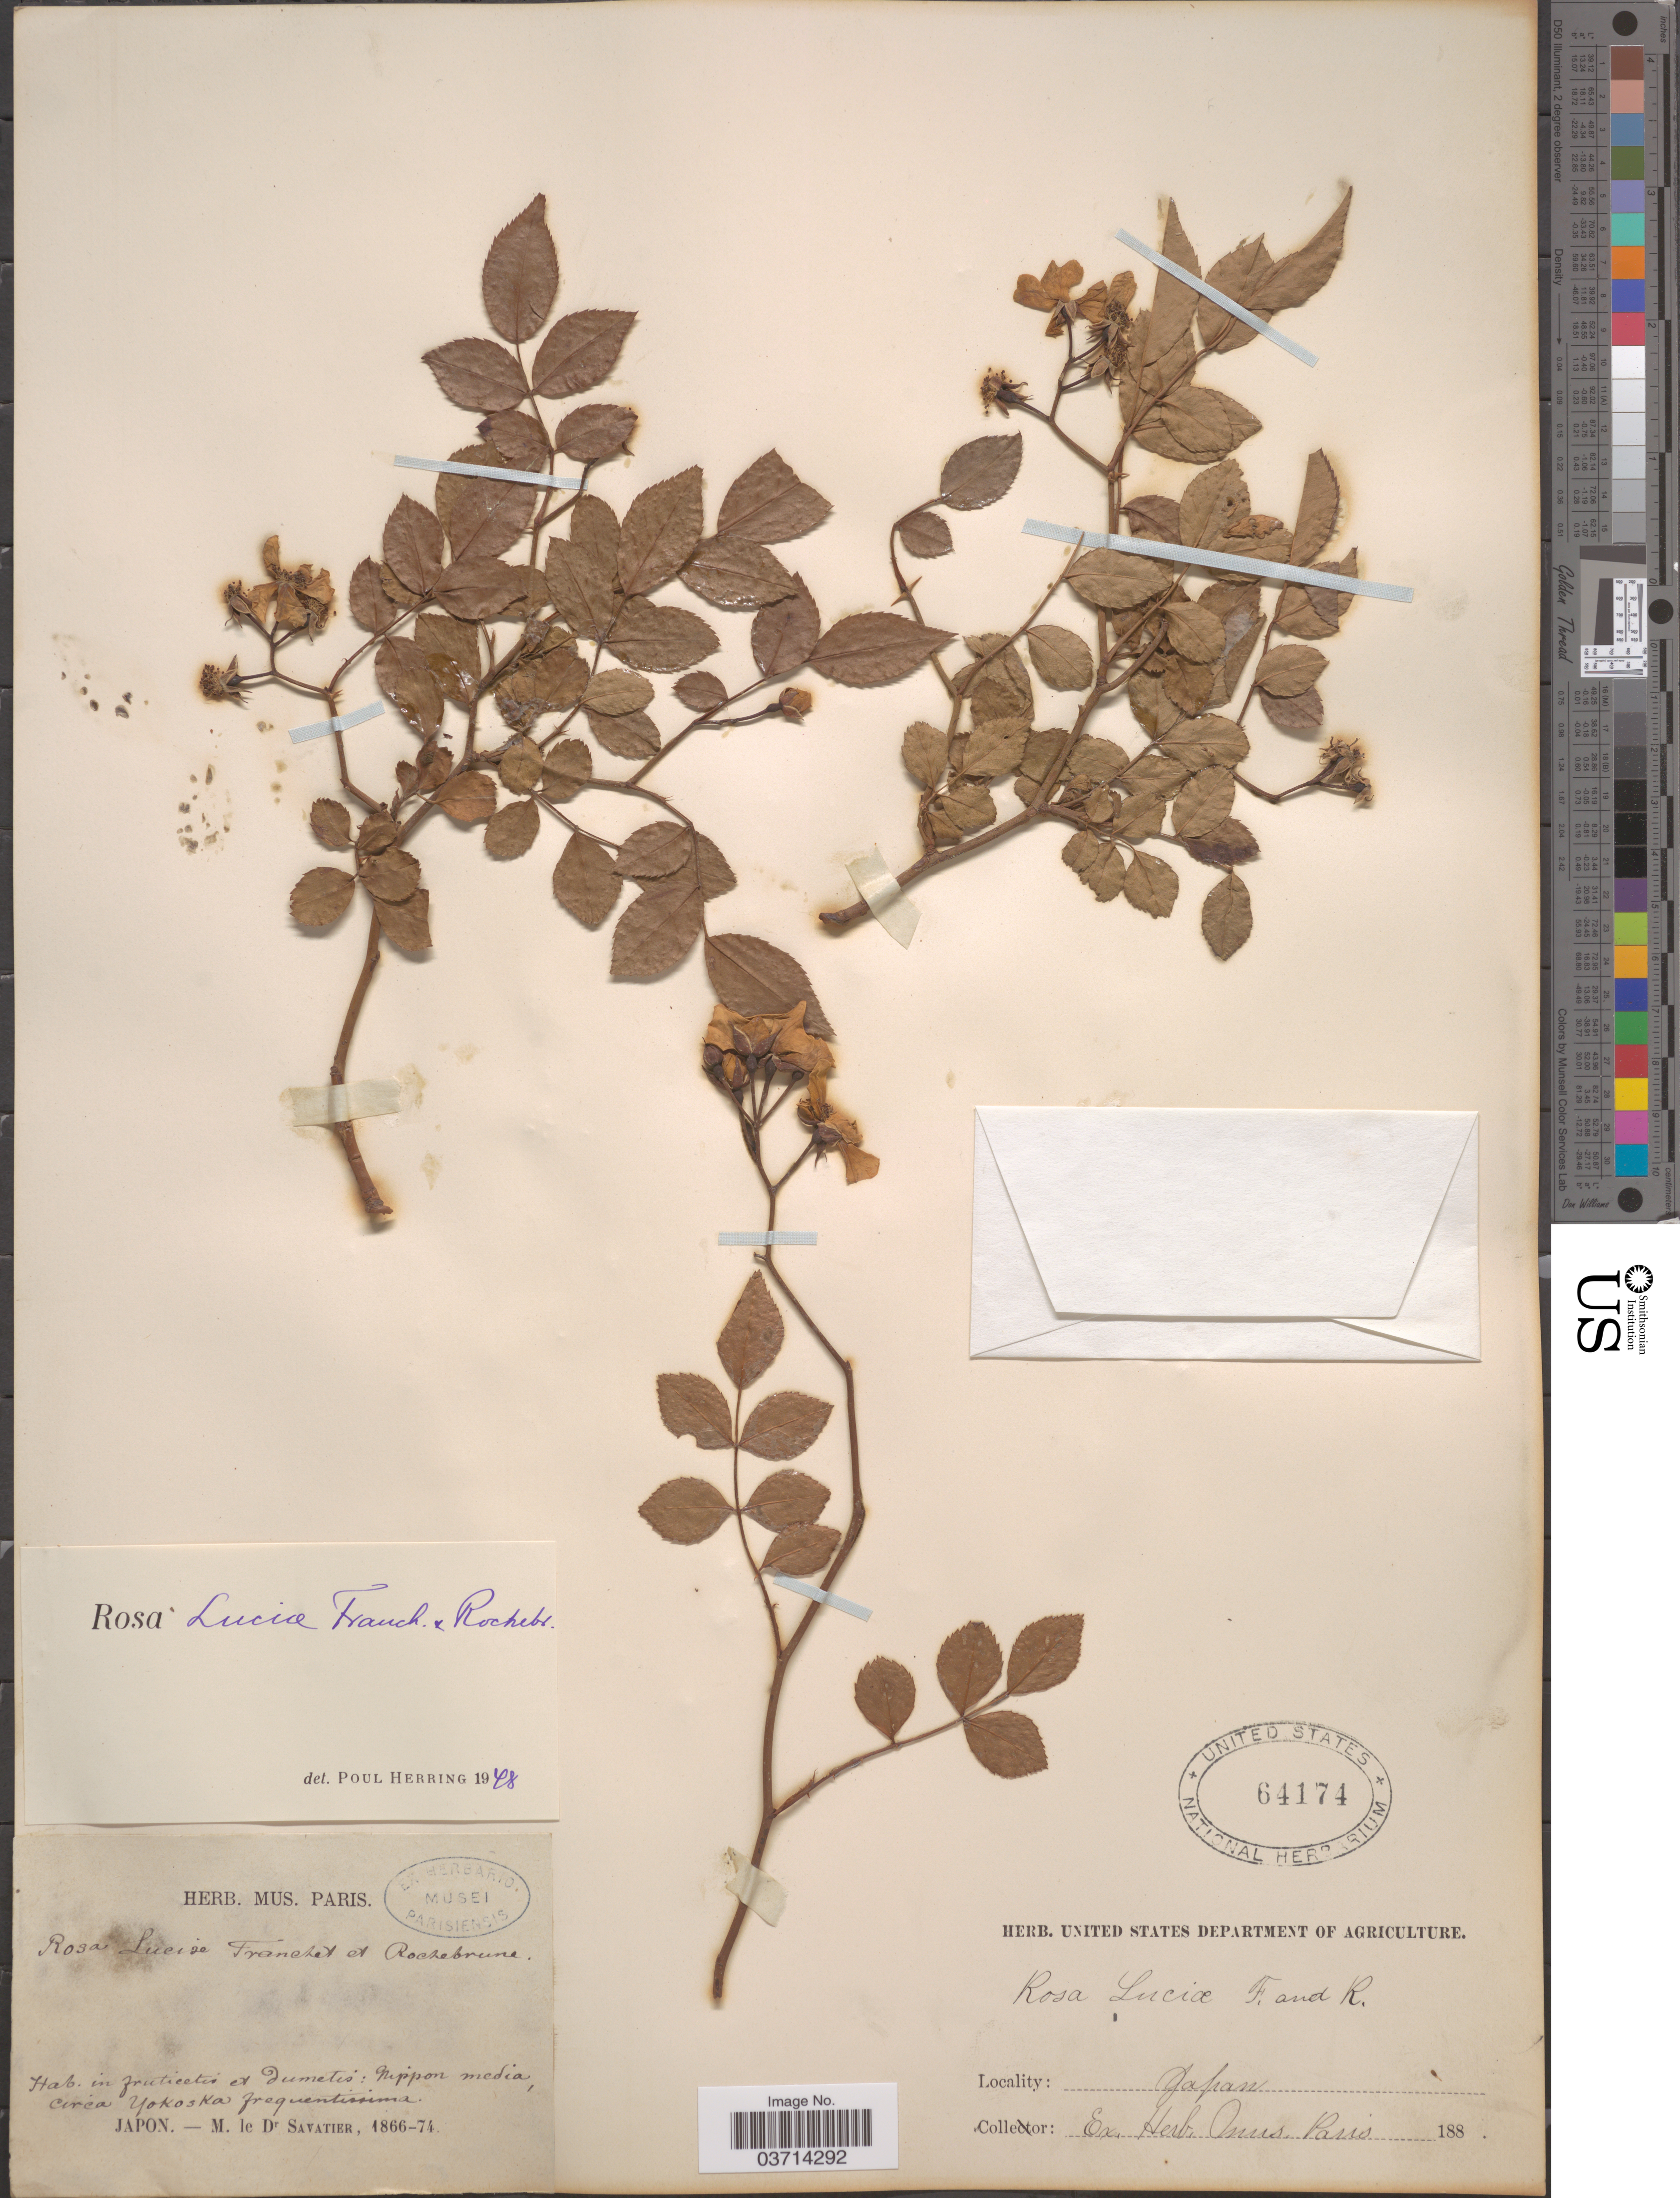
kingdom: Plantae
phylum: Tracheophyta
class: Magnoliopsida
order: Rosales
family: Rosaceae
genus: Rosa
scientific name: Rosa luciae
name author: Franch. & Rochebr.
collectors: M. Savatier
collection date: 1866/1874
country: Japan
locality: Nippon media circa Yokoska.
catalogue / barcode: US 64174